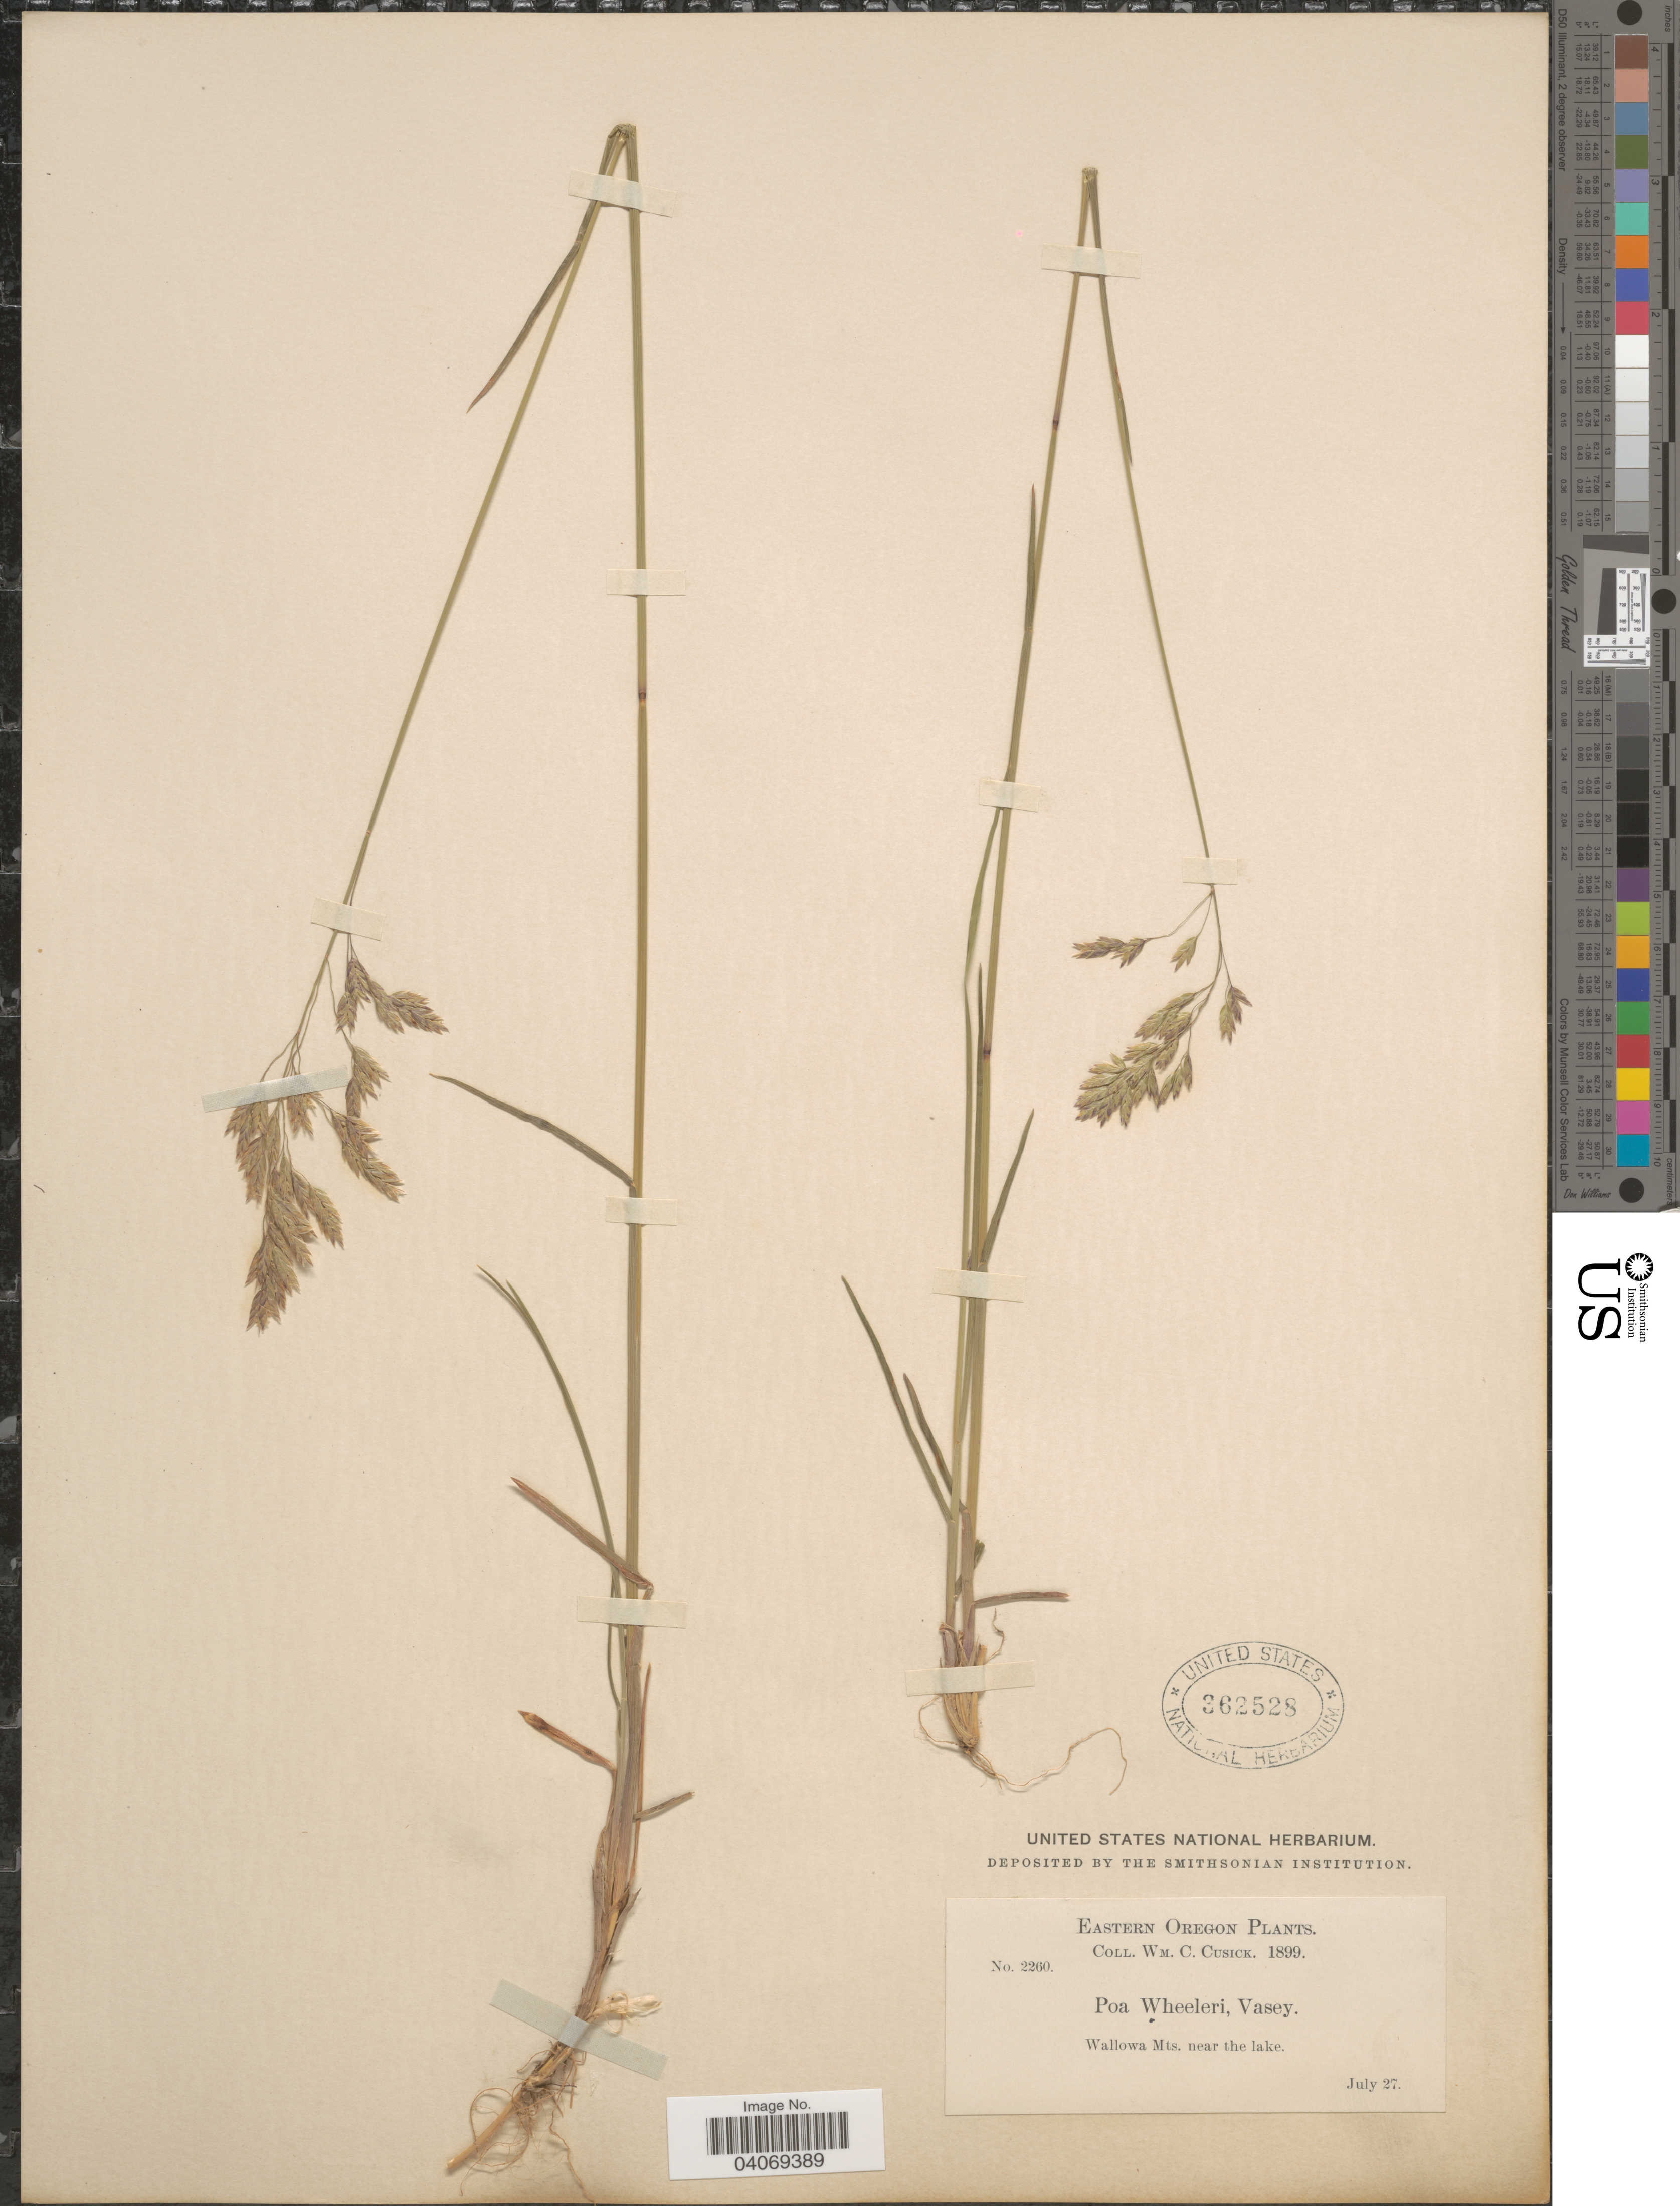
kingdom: Plantae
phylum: Tracheophyta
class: Liliopsida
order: Poales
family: Poaceae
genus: Poa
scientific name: Poa wheeleri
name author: Vasey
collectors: W. C. Cusick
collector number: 2260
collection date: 1899-07-27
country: United States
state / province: Oregon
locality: Eastern Oregon. Wallowa Mts. near the lake.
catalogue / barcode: US 362528